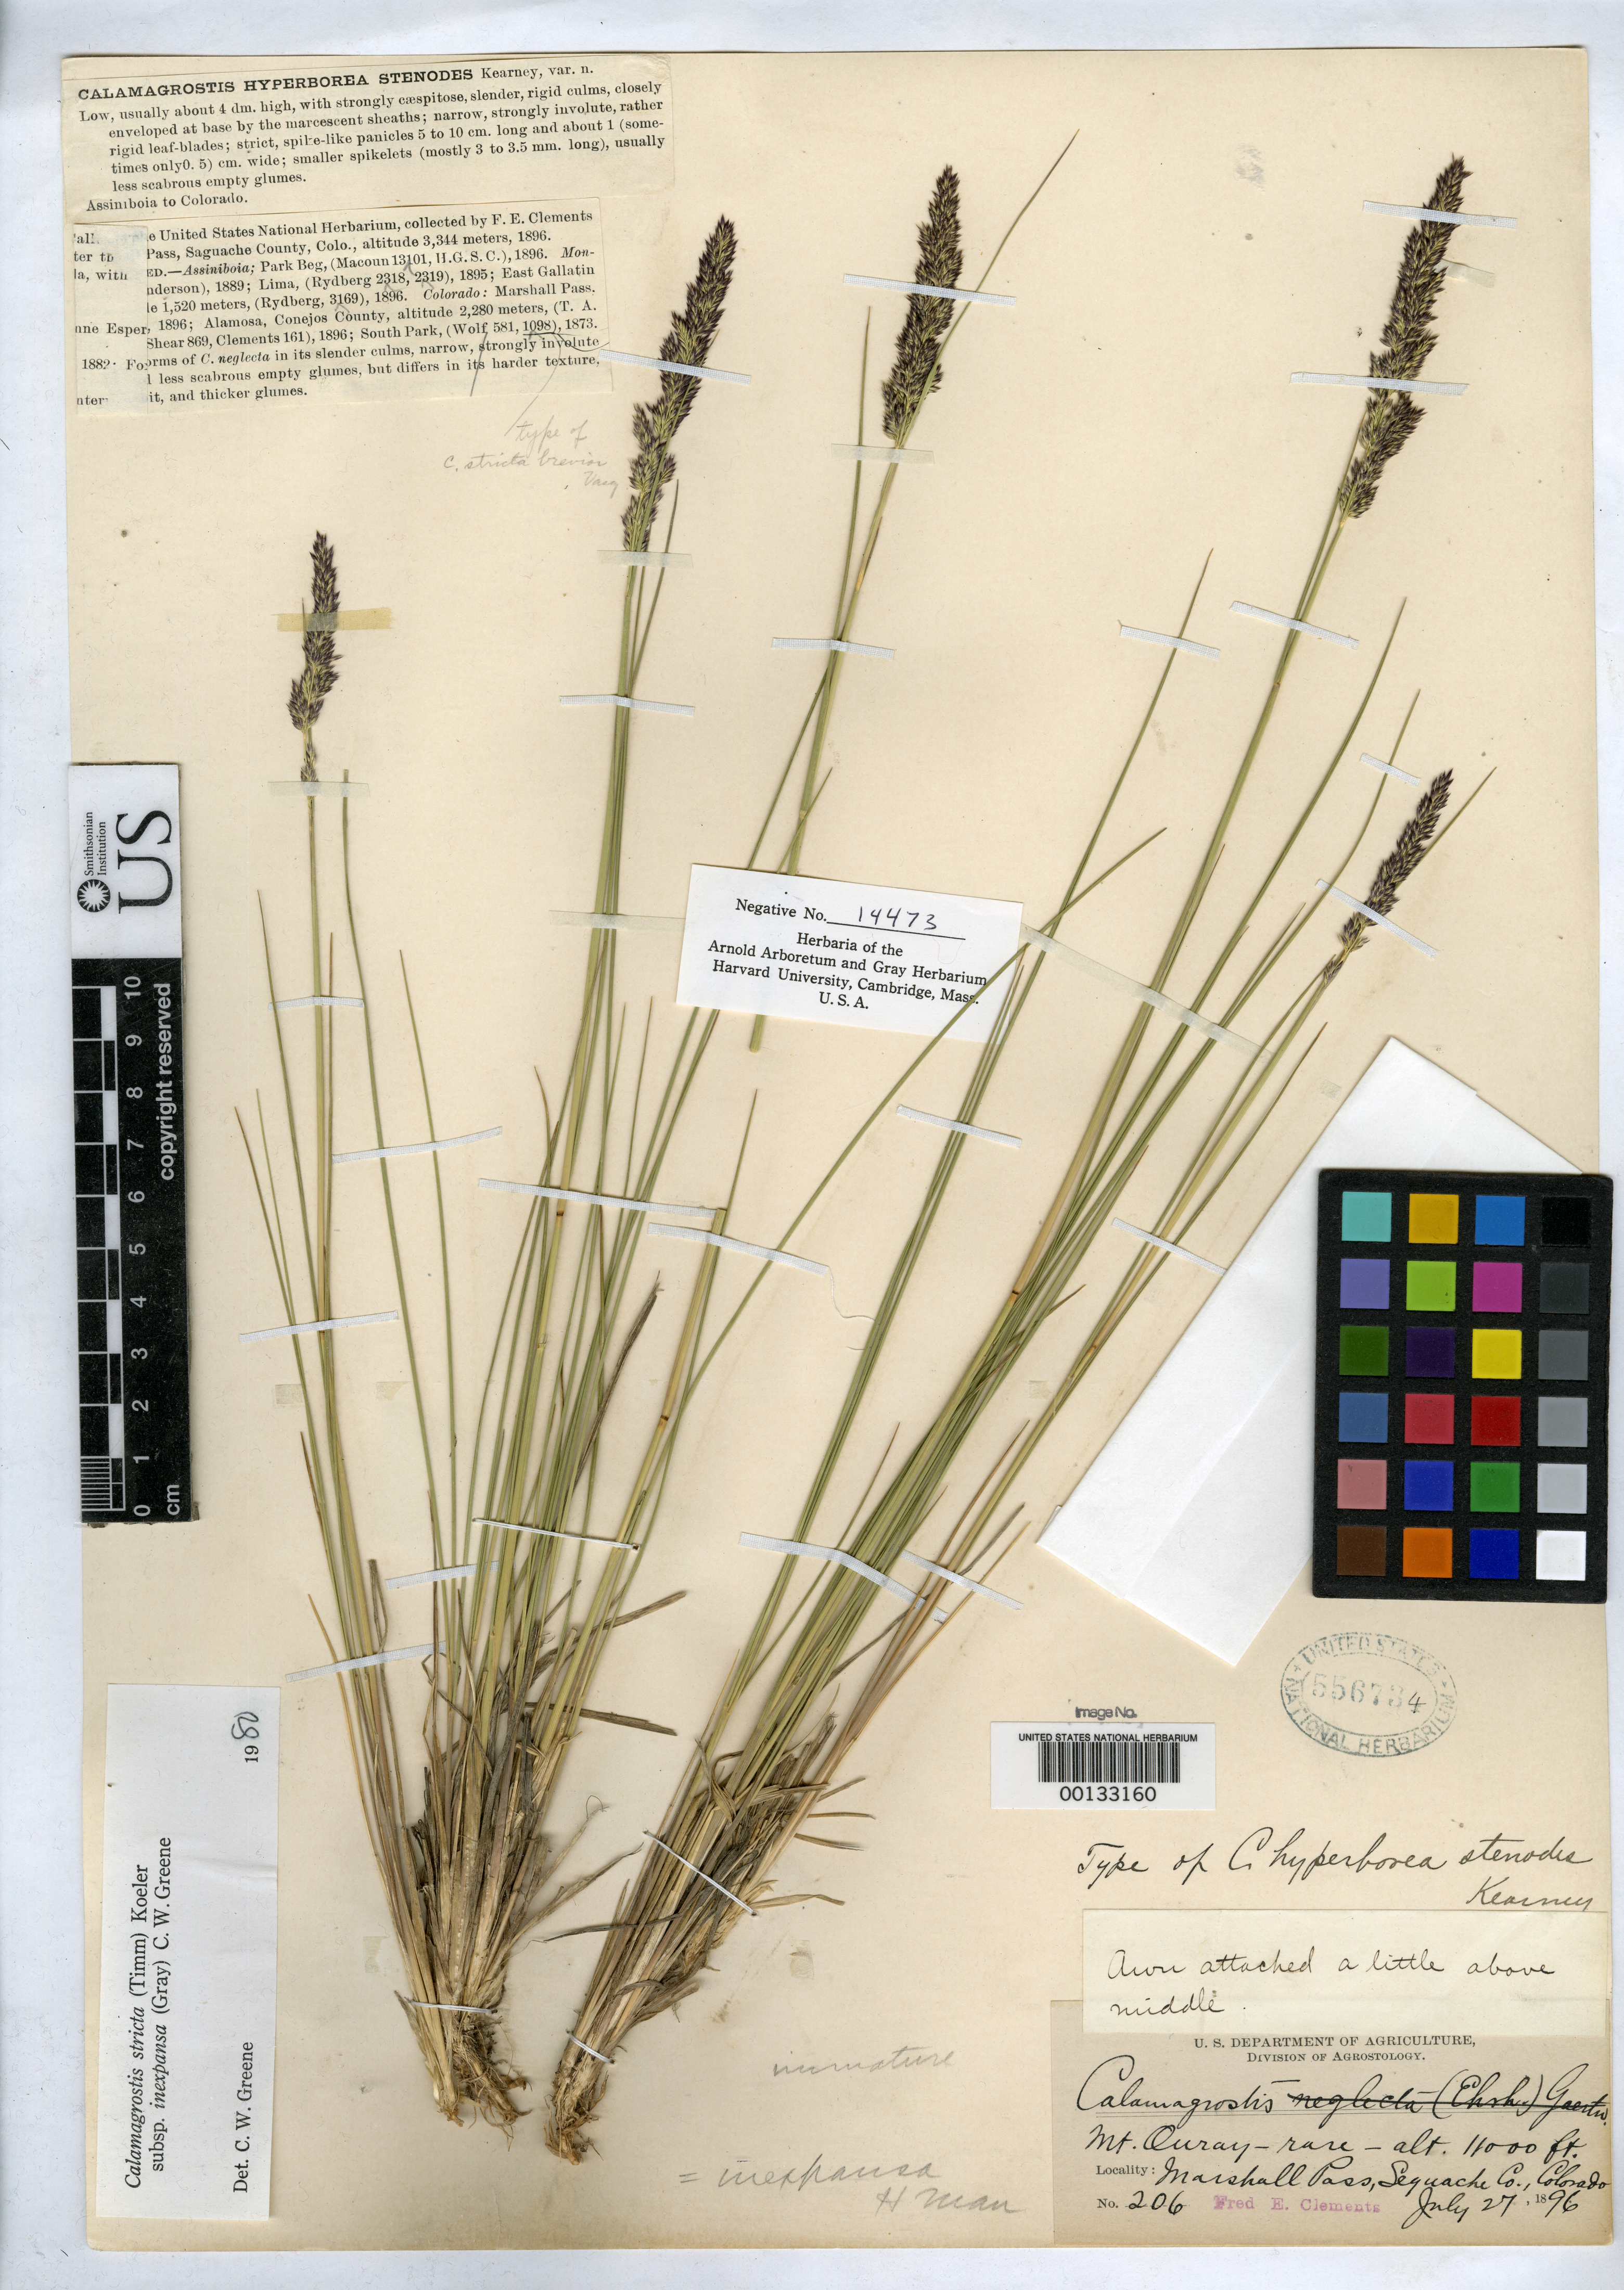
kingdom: Plantae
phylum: Tracheophyta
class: Liliopsida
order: Poales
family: Poaceae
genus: Calamagrostis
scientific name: Calamagrostis hyperborea var. stenodes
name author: Kearney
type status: Holotype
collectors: F. E. Clements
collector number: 206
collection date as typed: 27 Jul 1896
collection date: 1896-07-27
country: United States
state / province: Colorado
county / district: Saguache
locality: Marshall Pass Mt. Quray; alt. 1100 ft.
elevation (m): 335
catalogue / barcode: US 556734